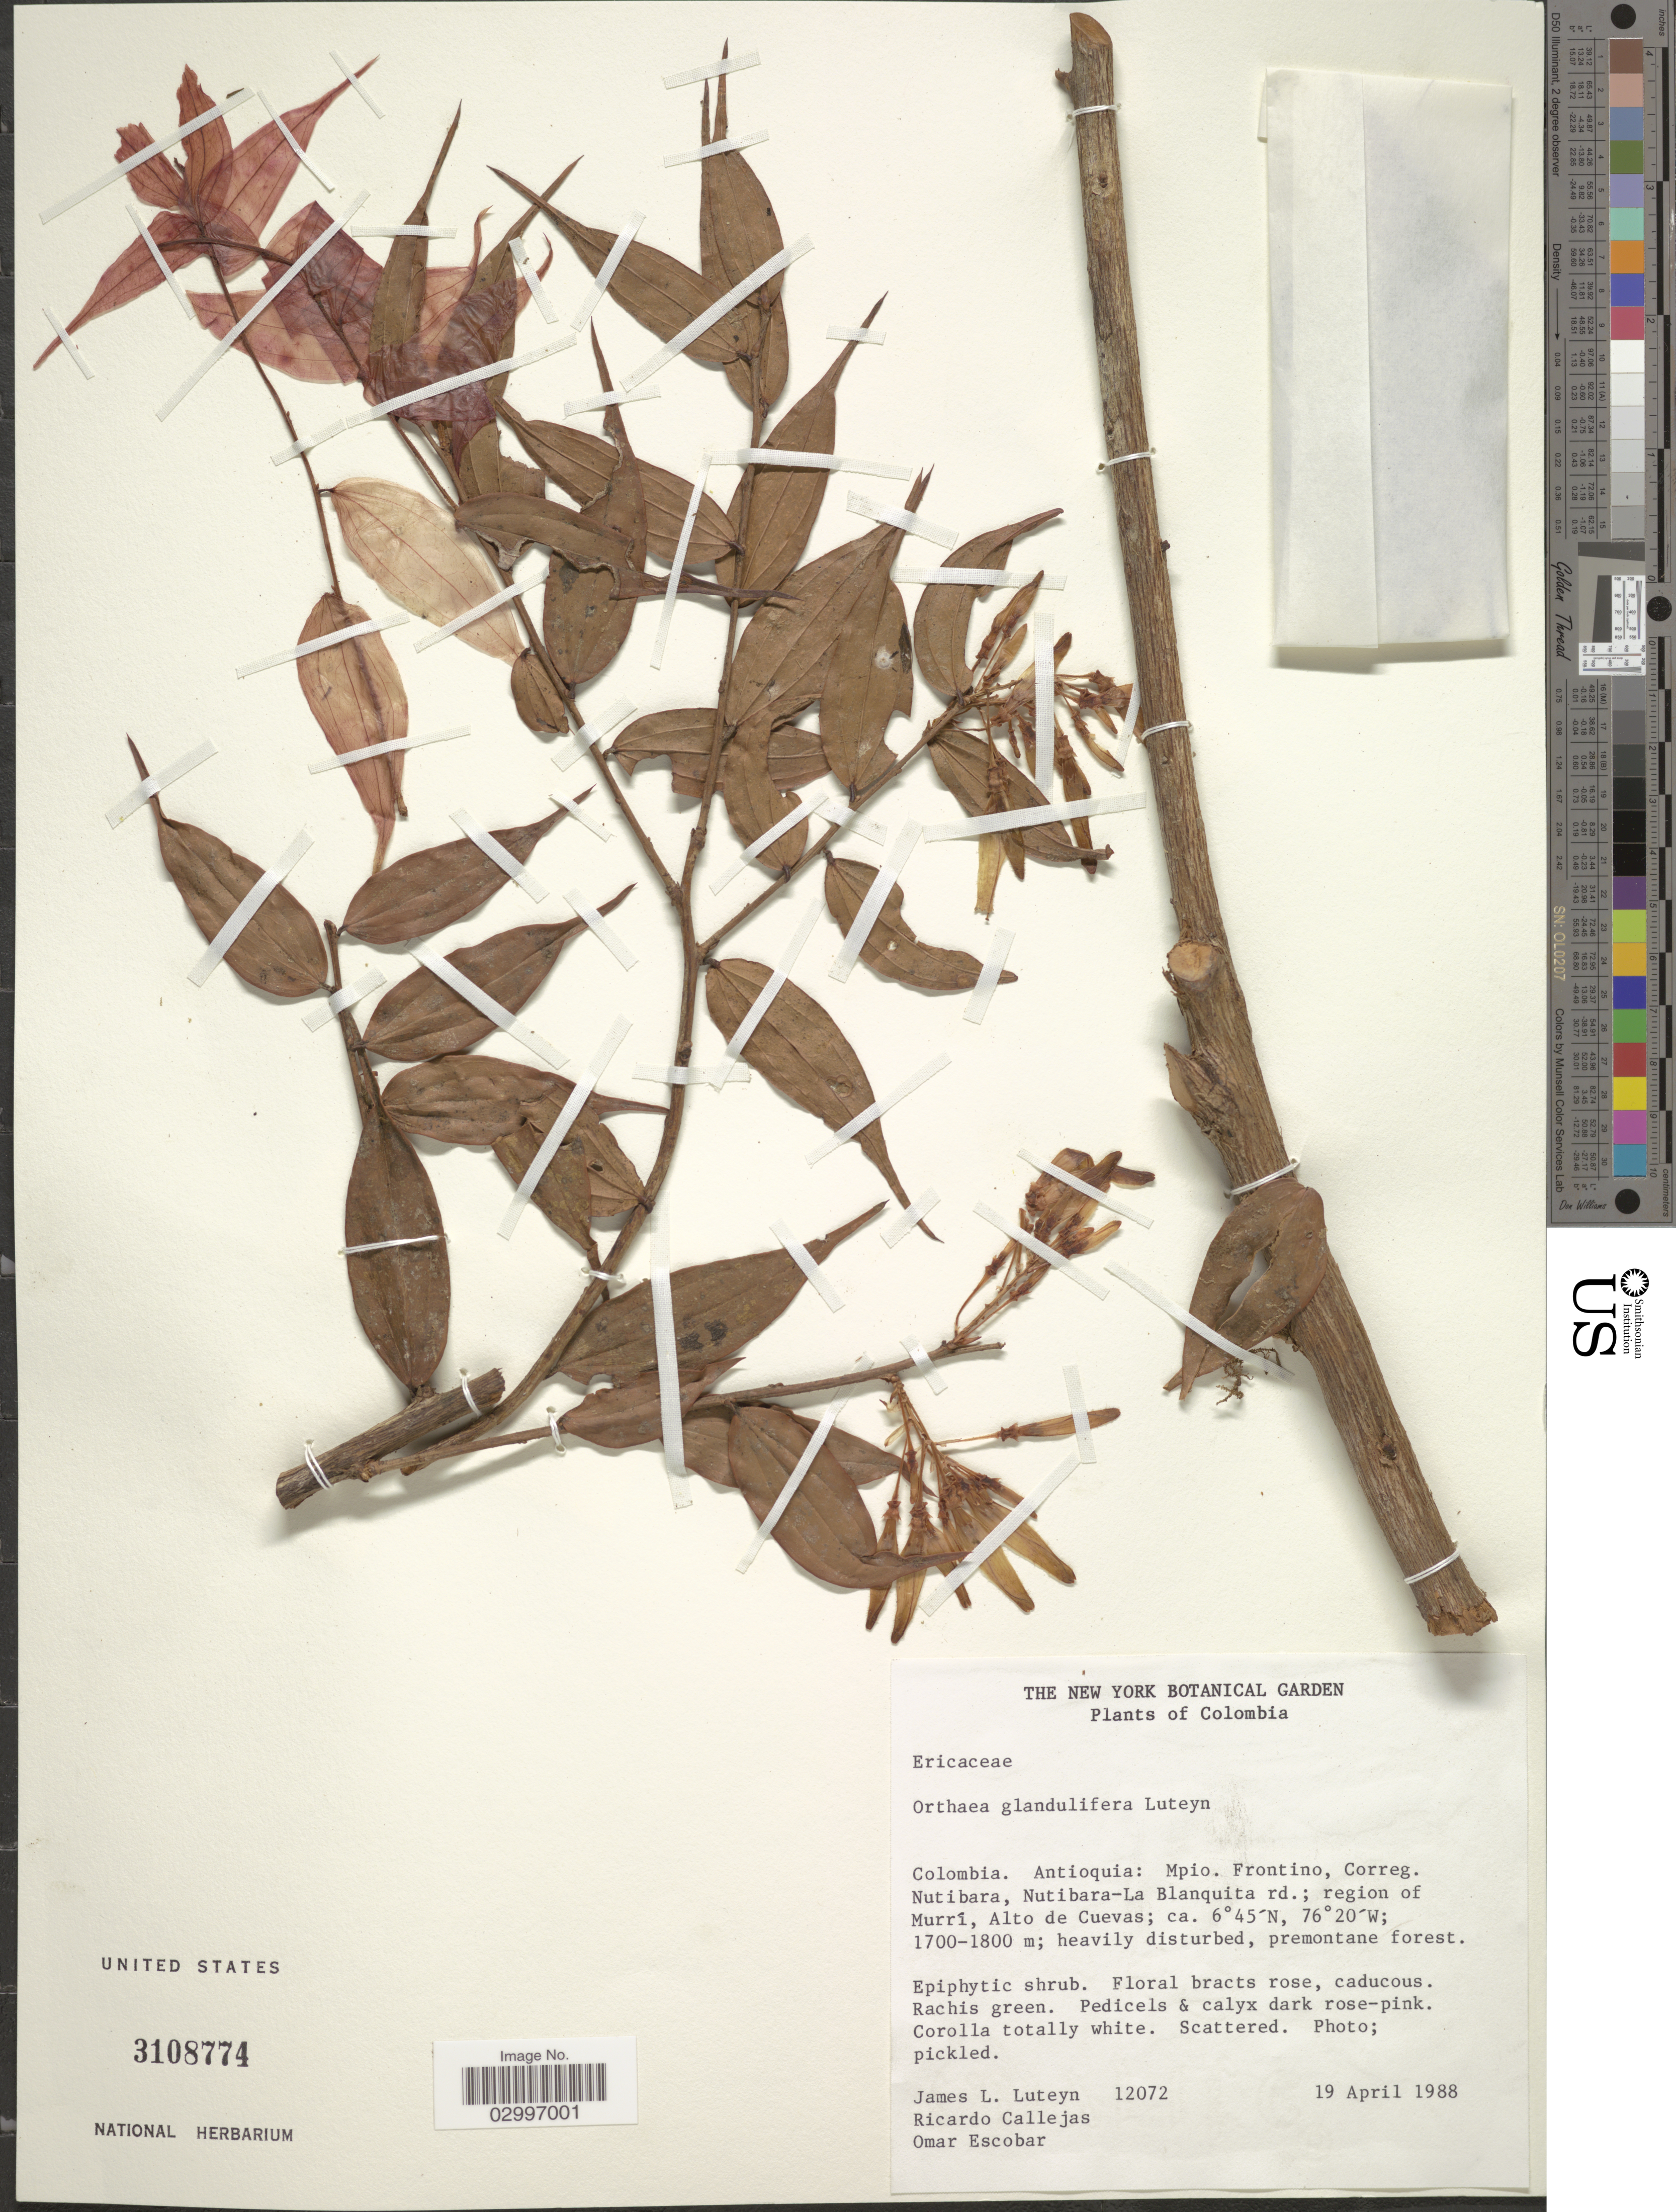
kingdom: Plantae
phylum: Tracheophyta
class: Magnoliopsida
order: Ericales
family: Ericaceae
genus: Orthaea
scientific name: Orthaea glandulifera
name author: Luteyn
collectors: J. Luteyn, R. Callejas & O. D. Escobar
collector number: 12072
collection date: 1988-04-19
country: Colombia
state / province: Antioquia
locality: Mpio. Frontino, Correg. Nutibara, Nutibara-La Blanquita rd.; region of Murrí. Alto de Cuevas.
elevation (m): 1700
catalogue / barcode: US 3108774